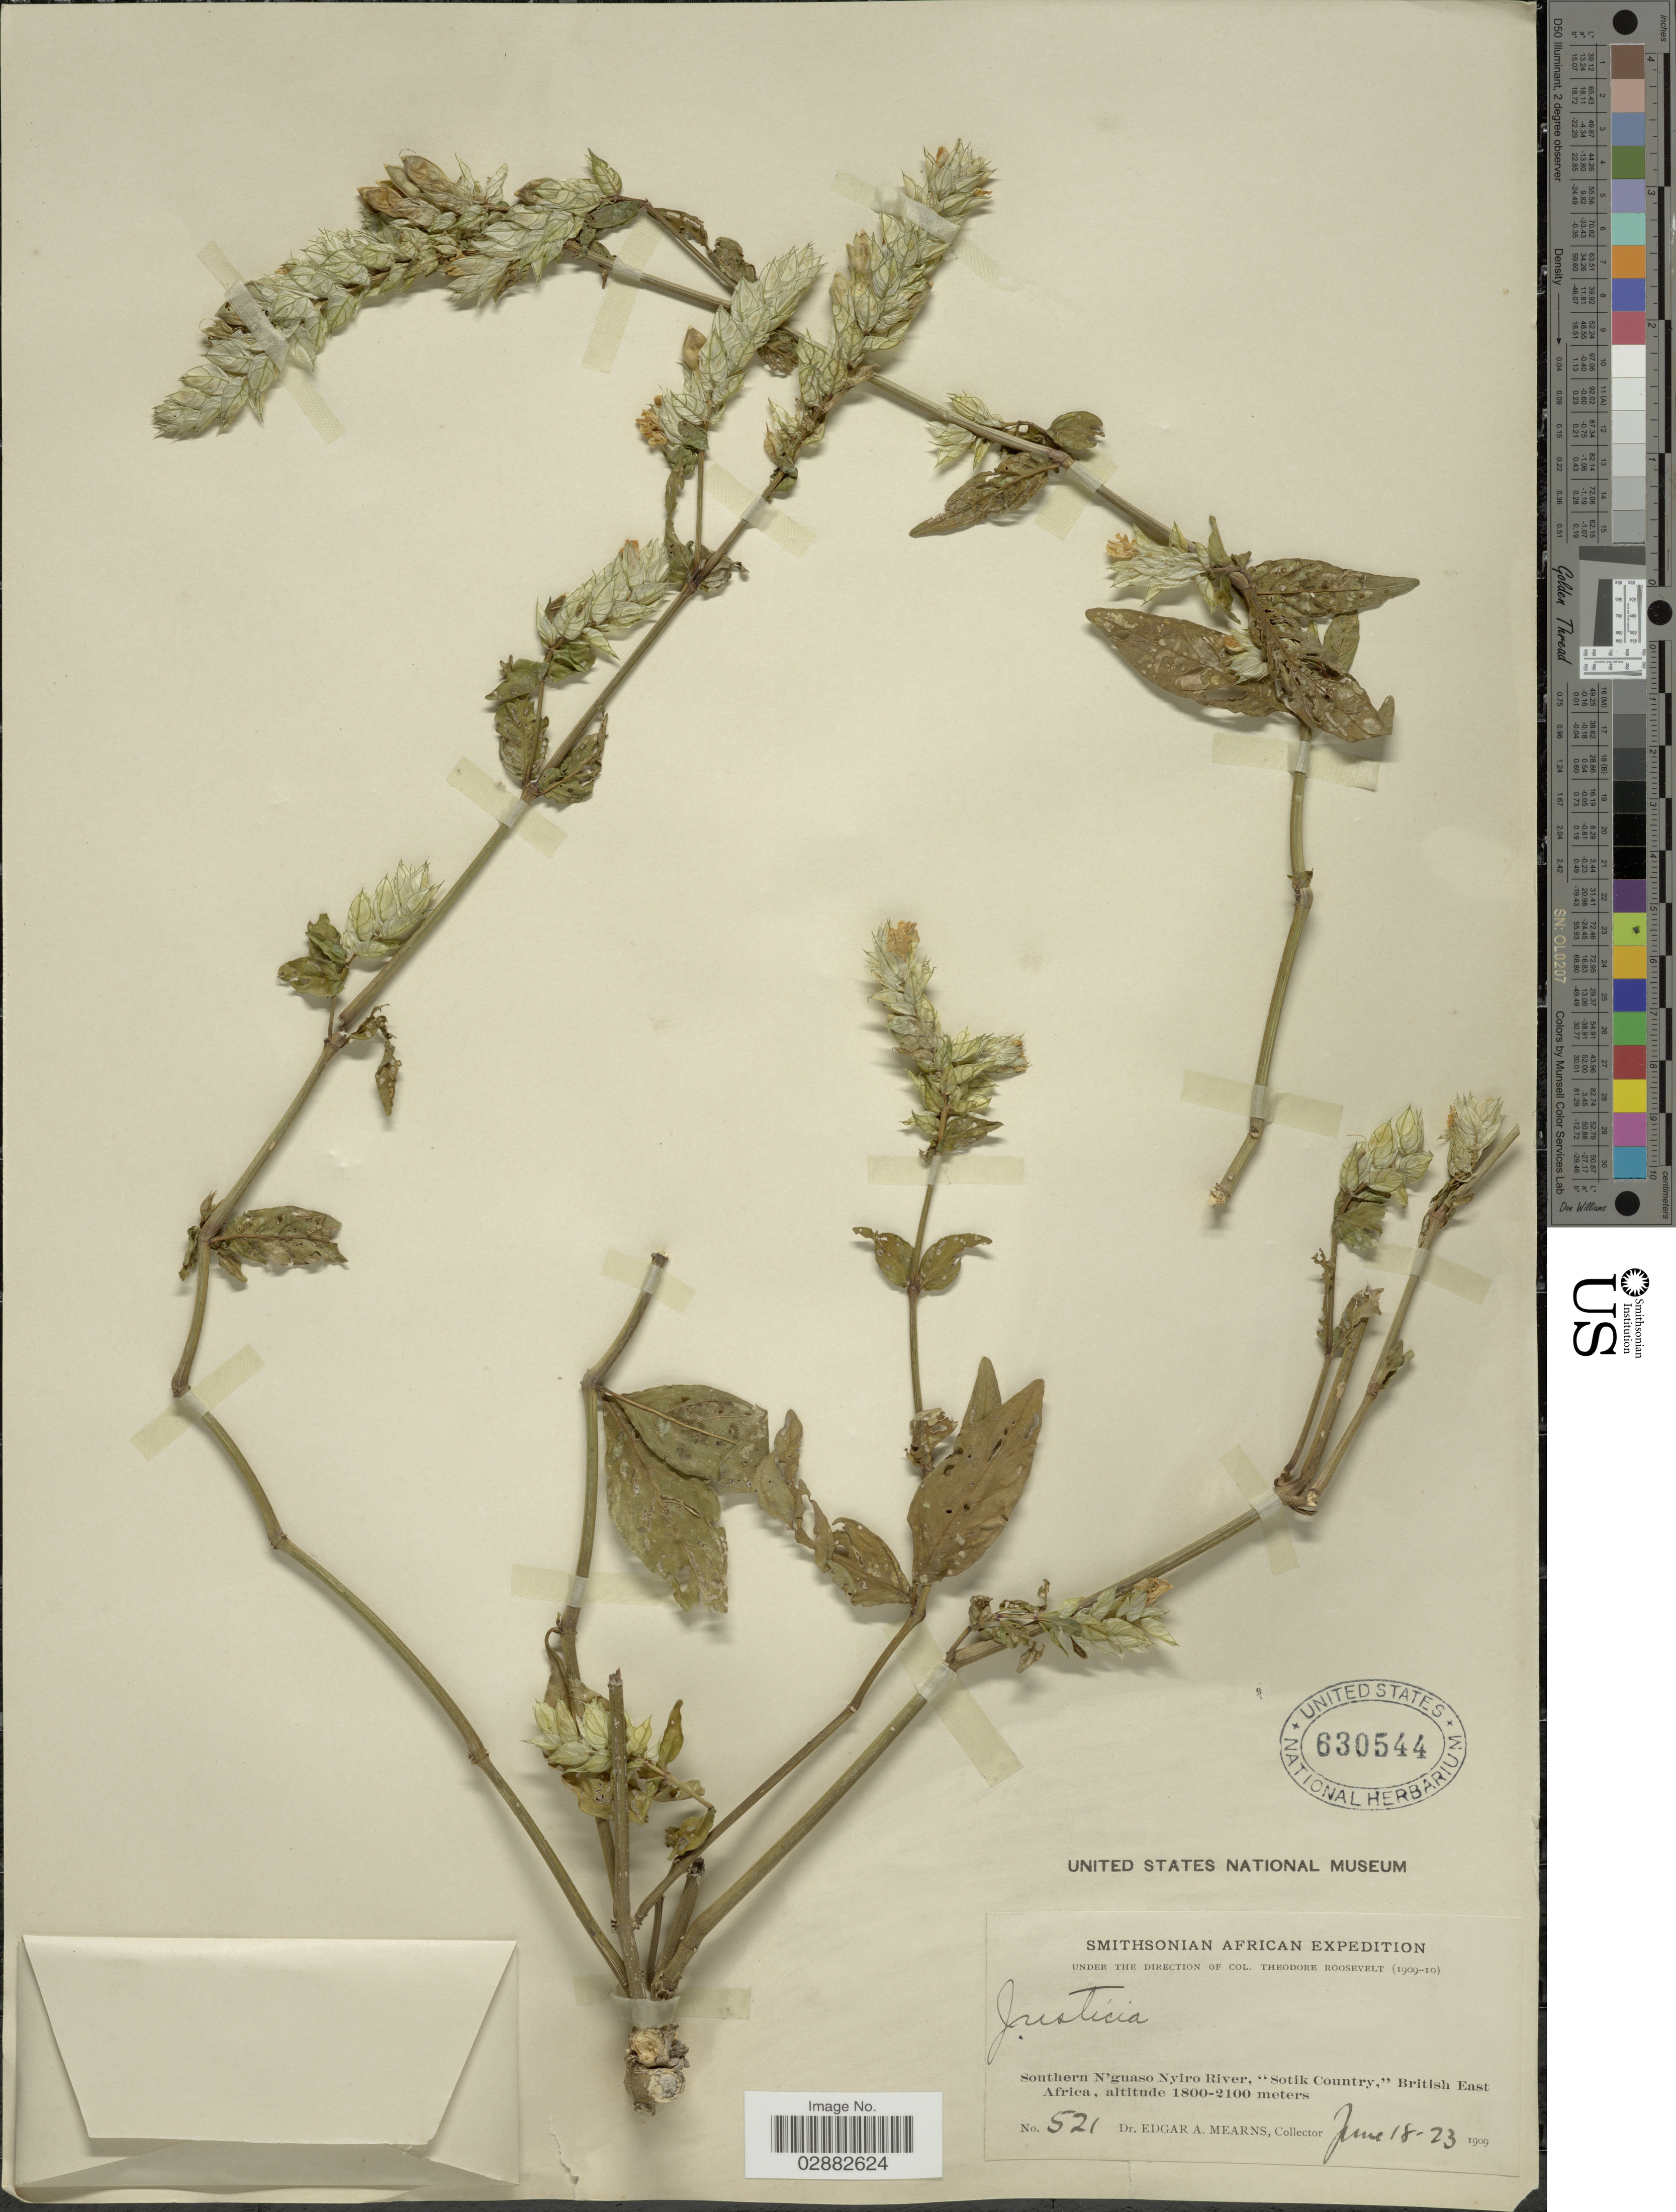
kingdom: Plantae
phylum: Tracheophyta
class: Magnoliopsida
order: Lamiales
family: Acanthaceae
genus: Justicia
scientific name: Justicia sp.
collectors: E. A. Mearns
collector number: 521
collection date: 1909-06-18/1909-06-23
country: Kenya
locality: Southern N'guaso Nyrio River, "Sotik Country," British East Africa.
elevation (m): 1800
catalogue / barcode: US 630544